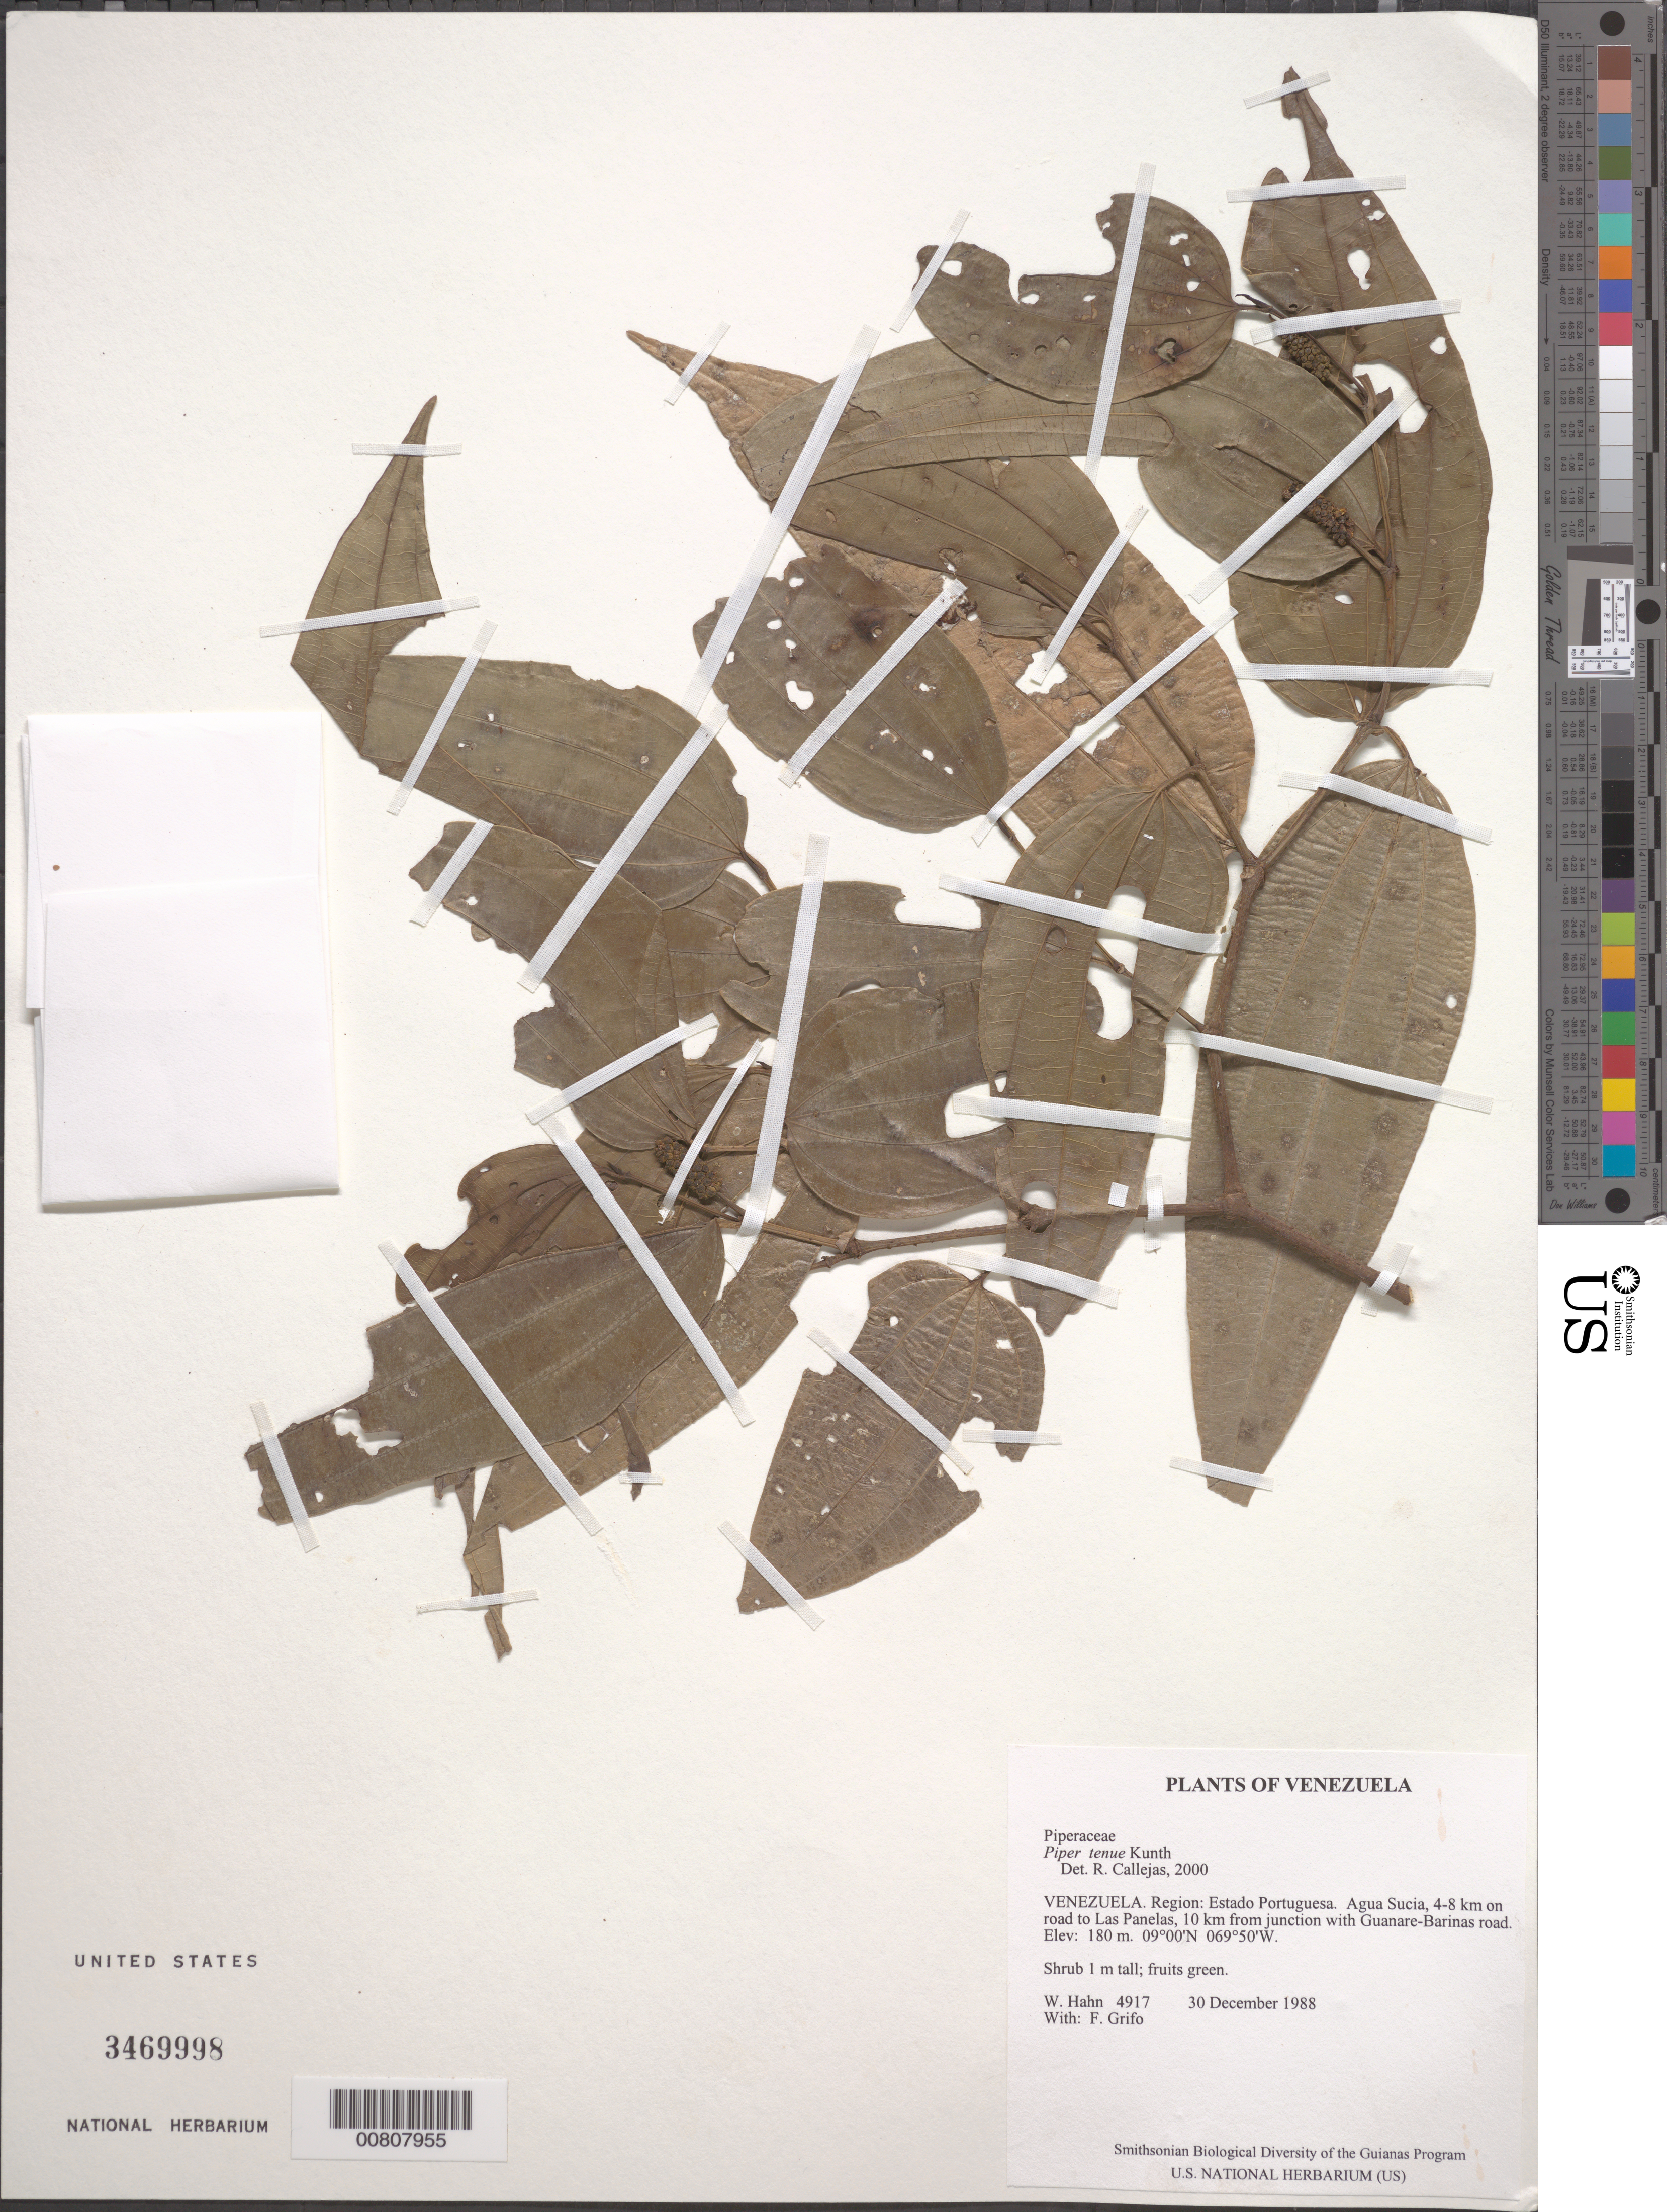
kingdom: Plantae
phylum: Tracheophyta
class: Magnoliopsida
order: Piperales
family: Piperaceae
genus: Piper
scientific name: Piper tenue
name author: Kunth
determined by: Callejas, Ricardo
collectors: W. Hahn & F. Grifo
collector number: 4917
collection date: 1988-12-30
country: Venezuela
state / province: Portuguesa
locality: Agua Sucia, 4-8 km on road to Las Panelas, 10 km from junction with Guanare-Barinas road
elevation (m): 180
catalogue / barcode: US 3469998